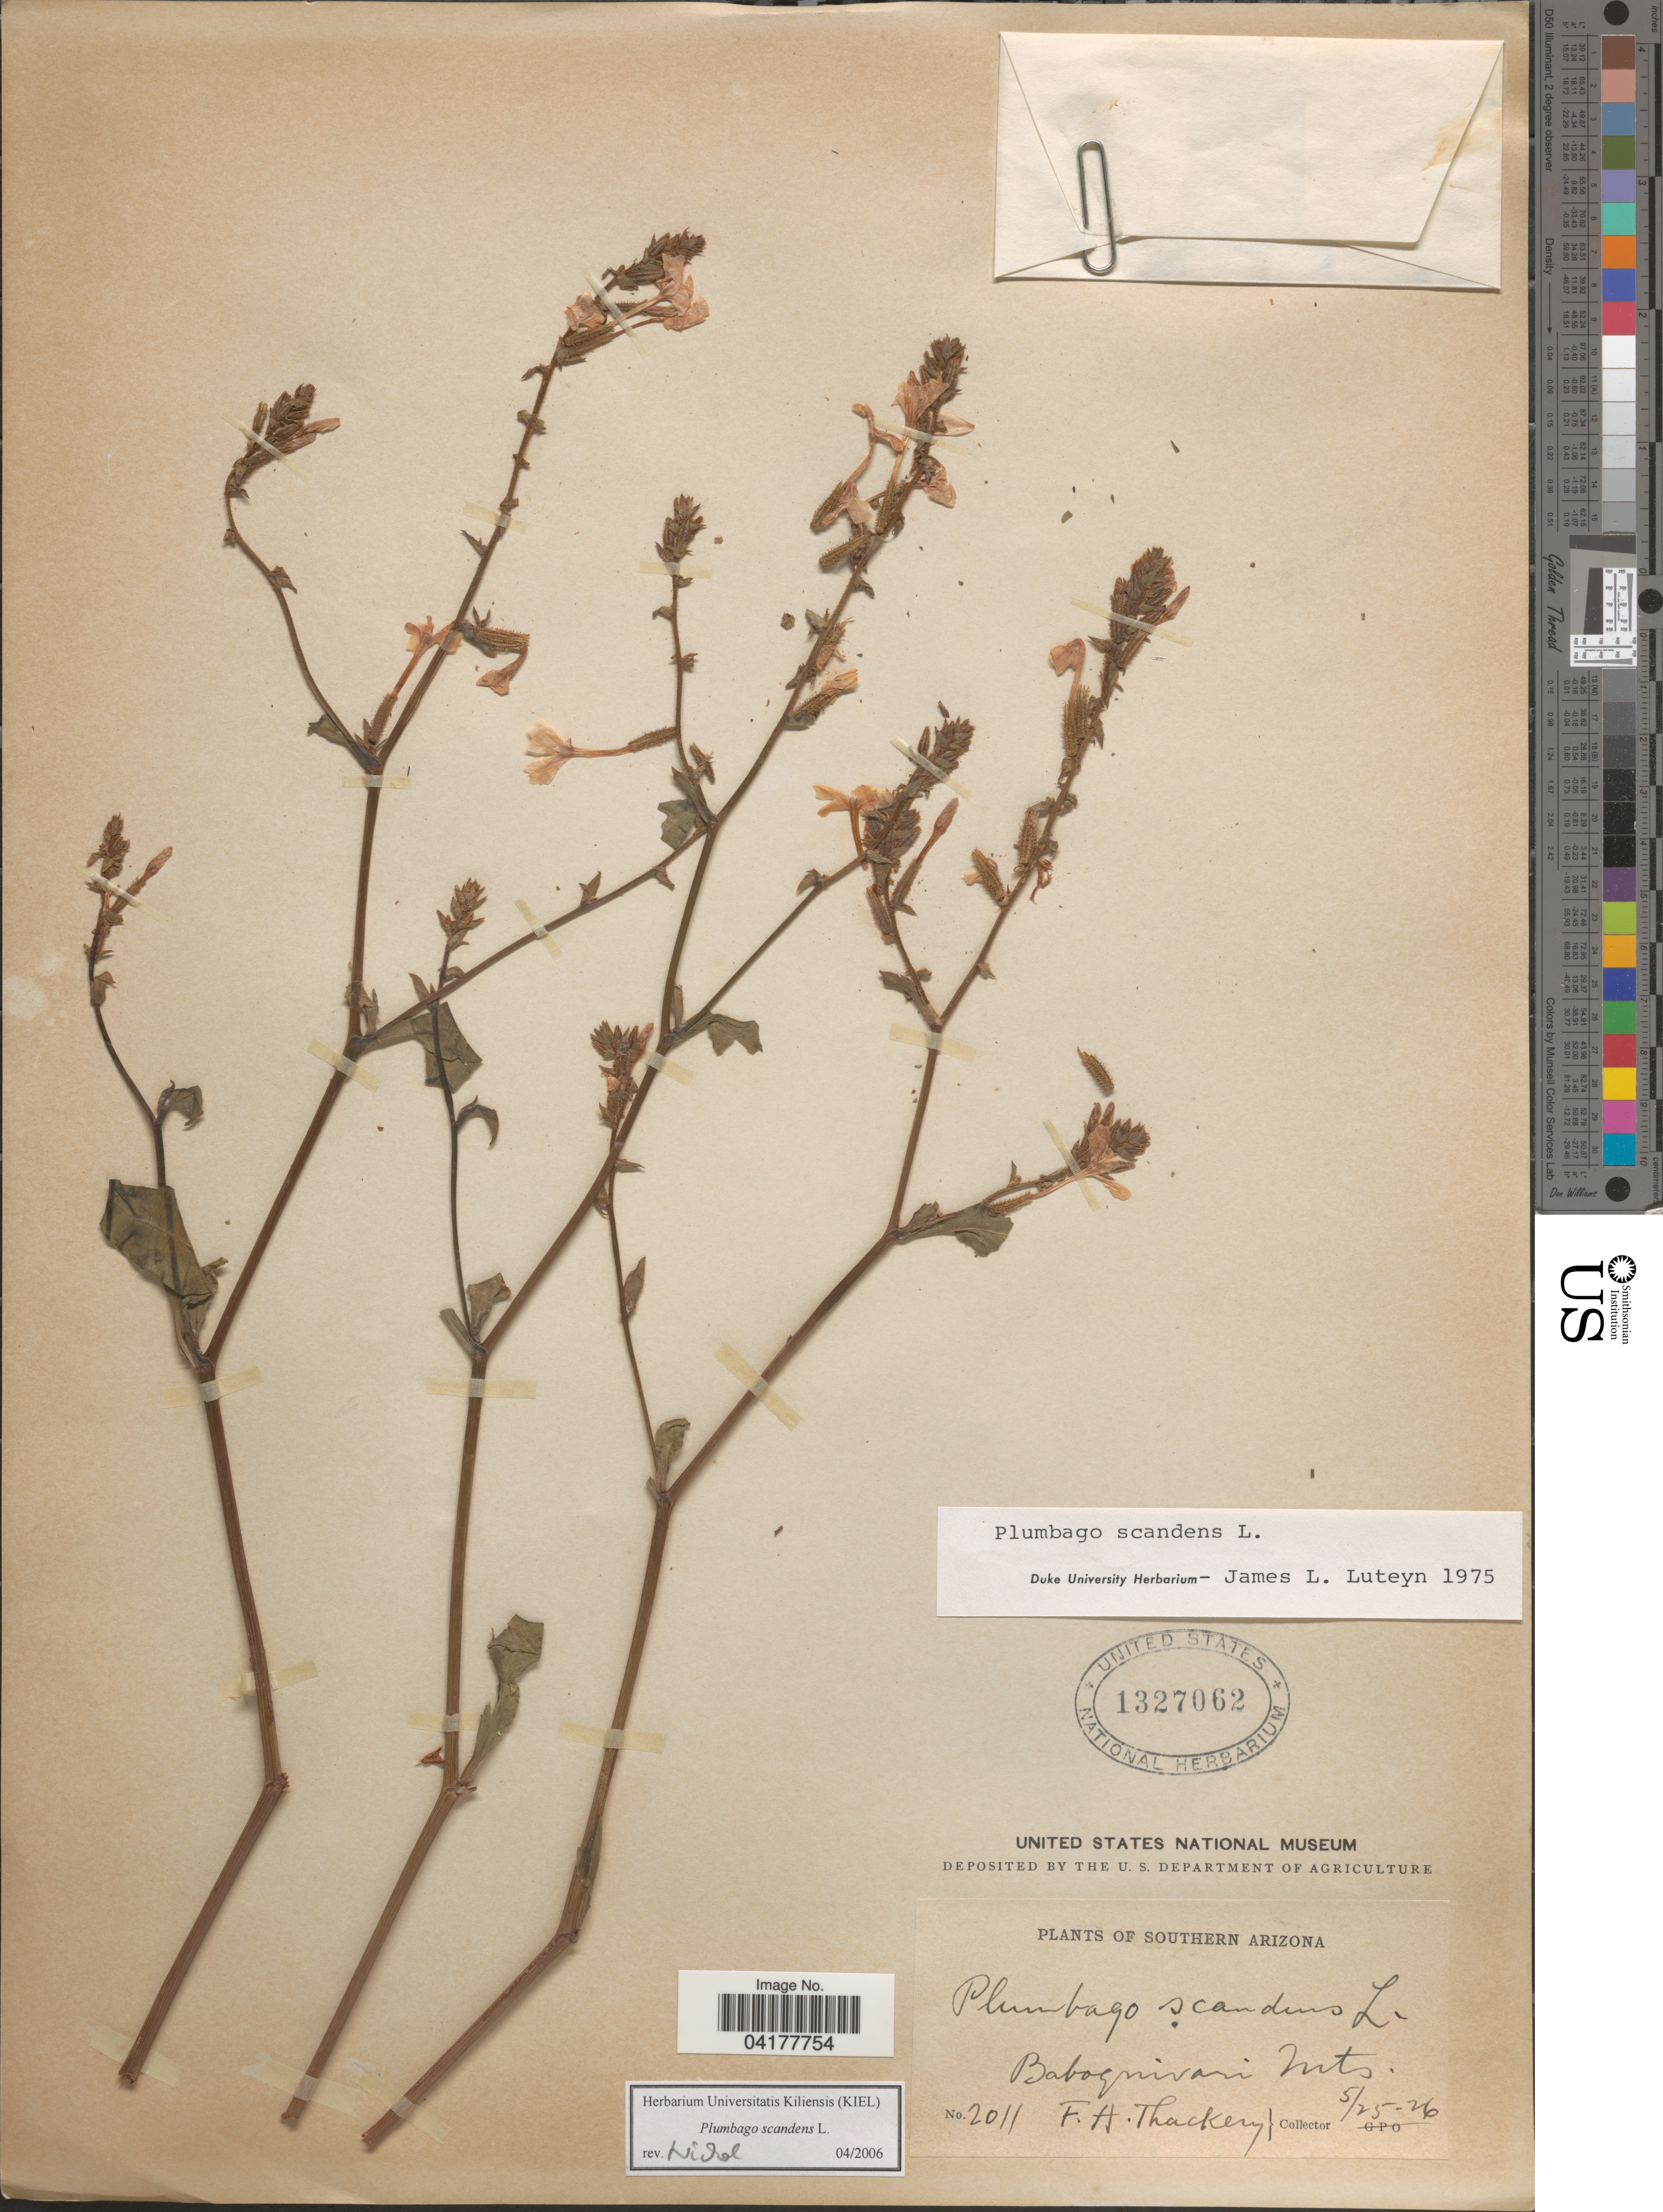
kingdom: Plantae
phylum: Tracheophyta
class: Magnoliopsida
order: Caryophyllales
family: Plumbaginaceae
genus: Plumbago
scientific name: Plumbago scandens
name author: L.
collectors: F. Thackery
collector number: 2011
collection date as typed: Transcribed d/m/y: 25/5/26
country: United States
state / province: Arizona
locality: Southern Arizona. Baboquivari Mts.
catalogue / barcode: US 1327062